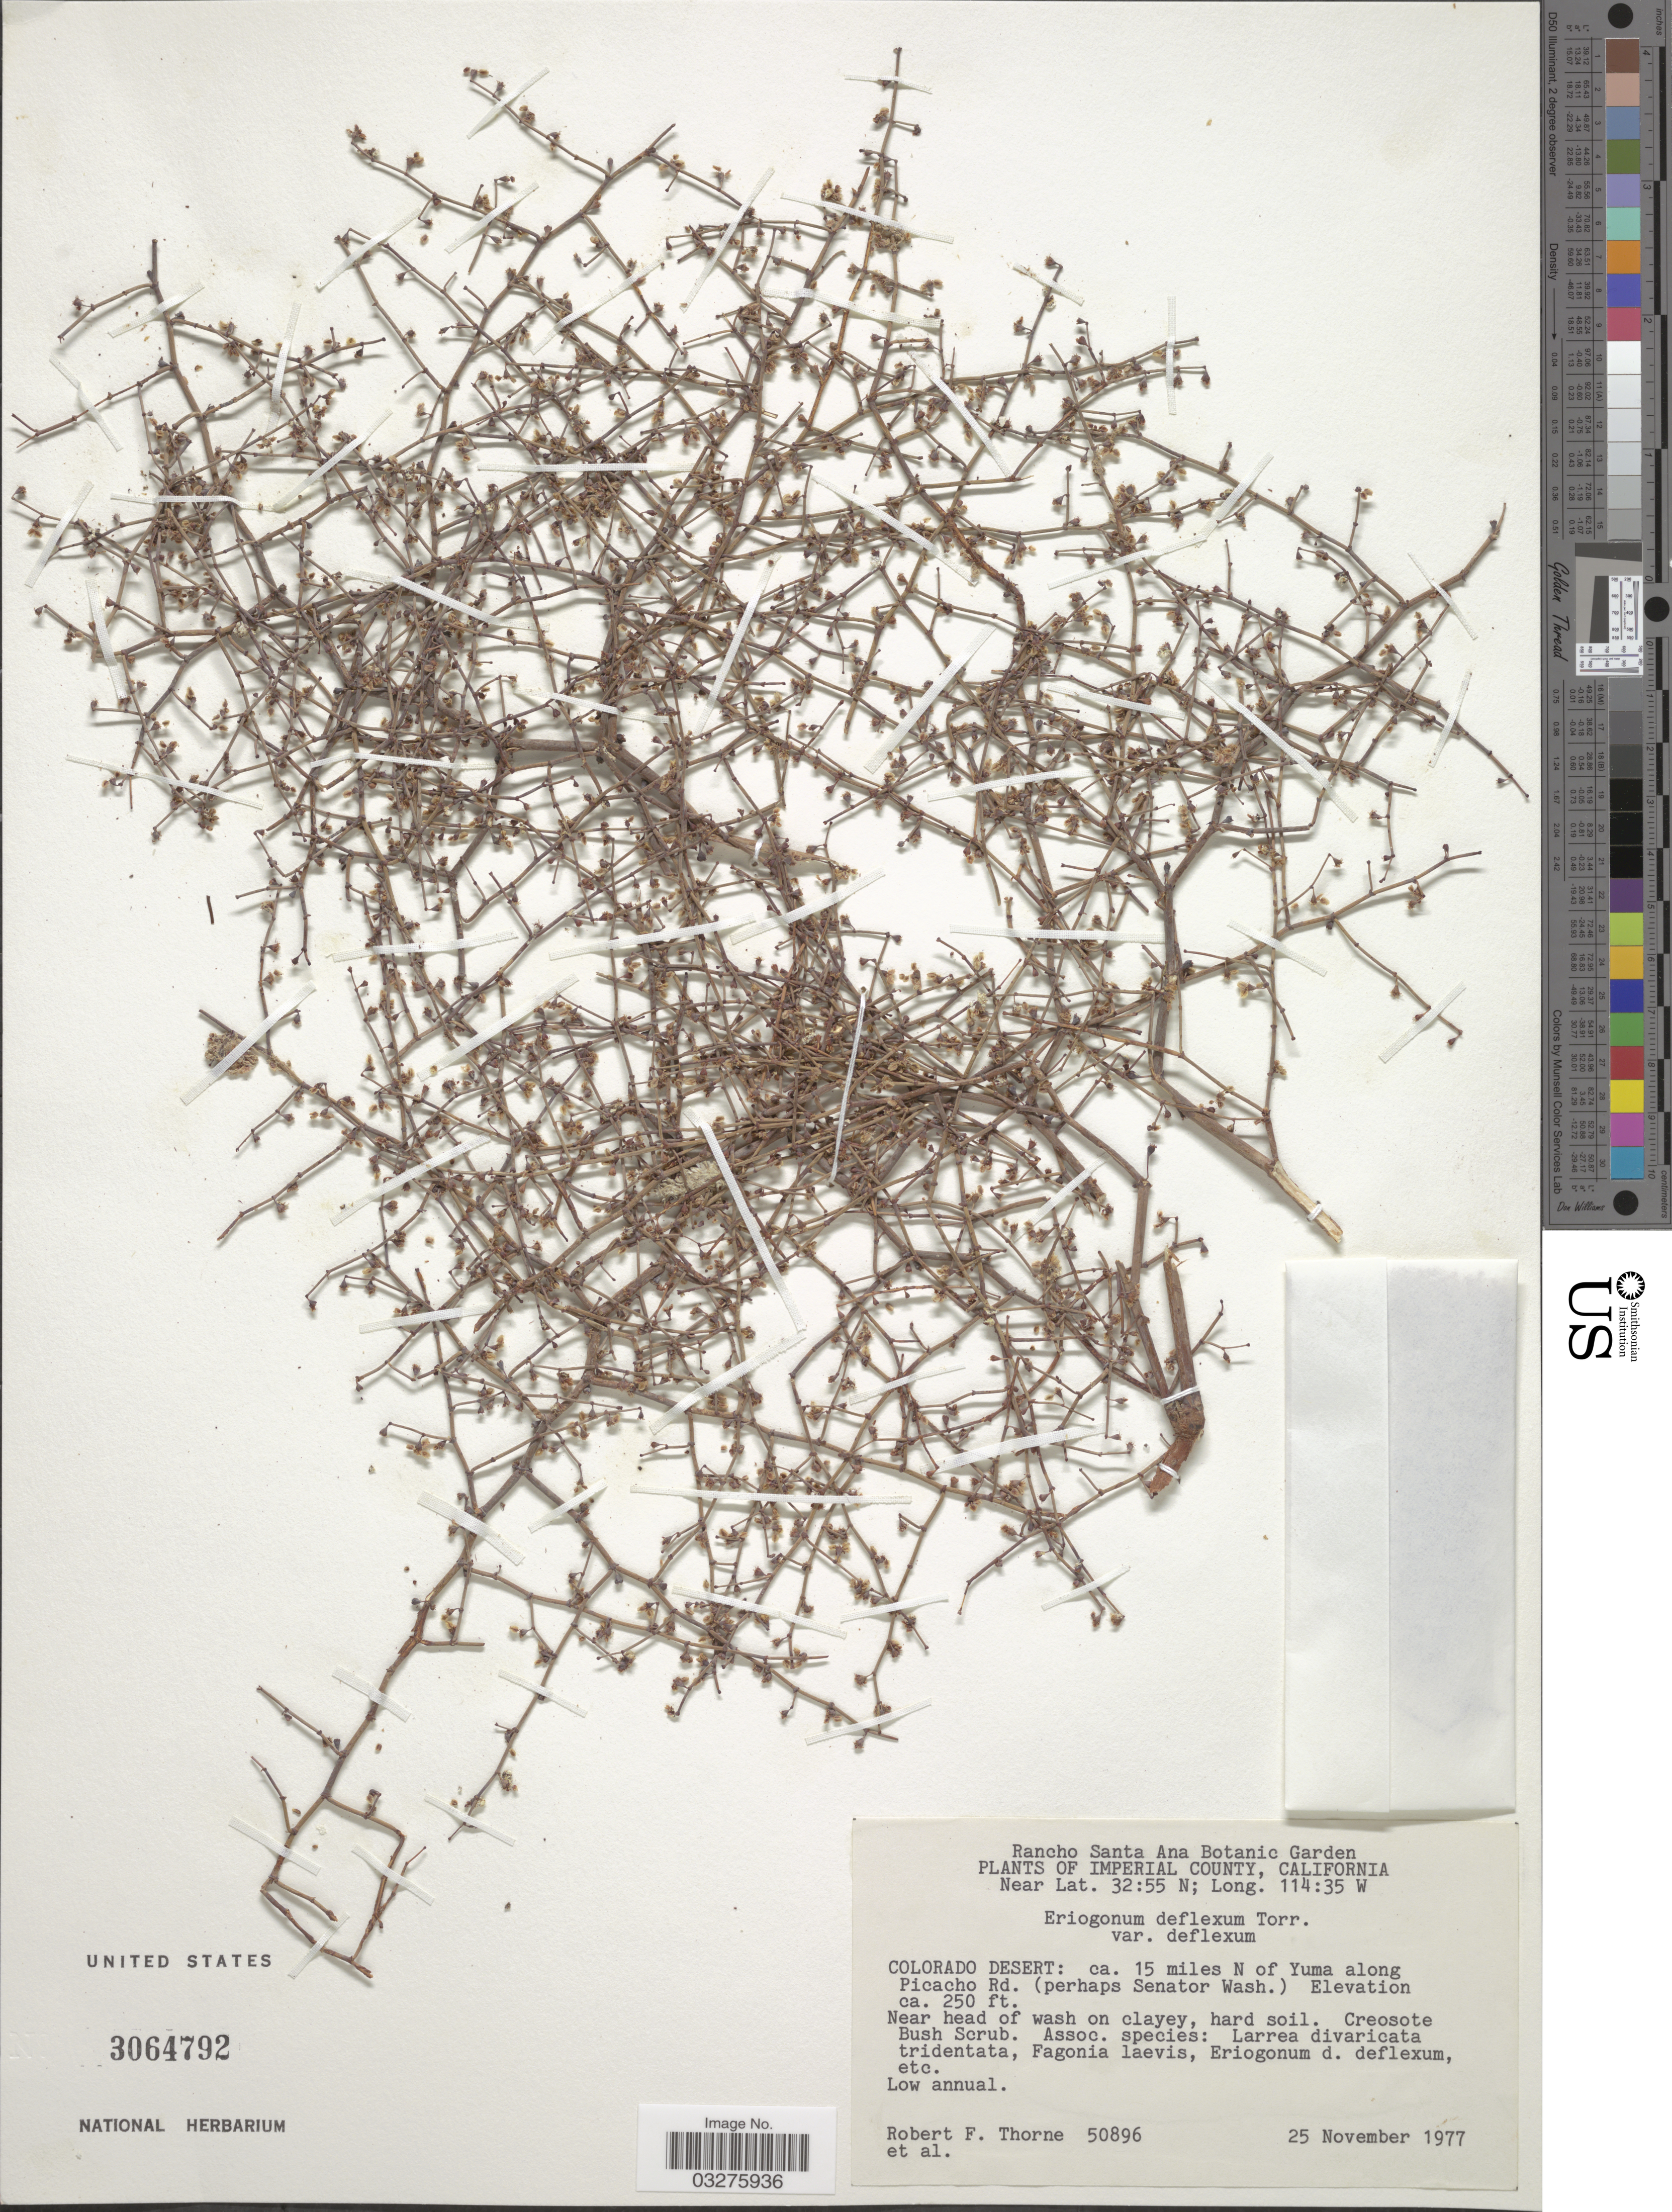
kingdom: Plantae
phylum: Tracheophyta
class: Magnoliopsida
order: Caryophyllales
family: Polygonaceae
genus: Eriogonum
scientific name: Eriogonum deflexum var. deflexum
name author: Torr. in Ives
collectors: R. F. Thorne & et al.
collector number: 50896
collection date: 1977-11-25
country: United States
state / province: California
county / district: Imperial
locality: Imperial County. Colorado Desert: ca. 15 miles N of Yuma along Picacho Rd. (perhaps Senator Wash.).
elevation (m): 76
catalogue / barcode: US 3064792